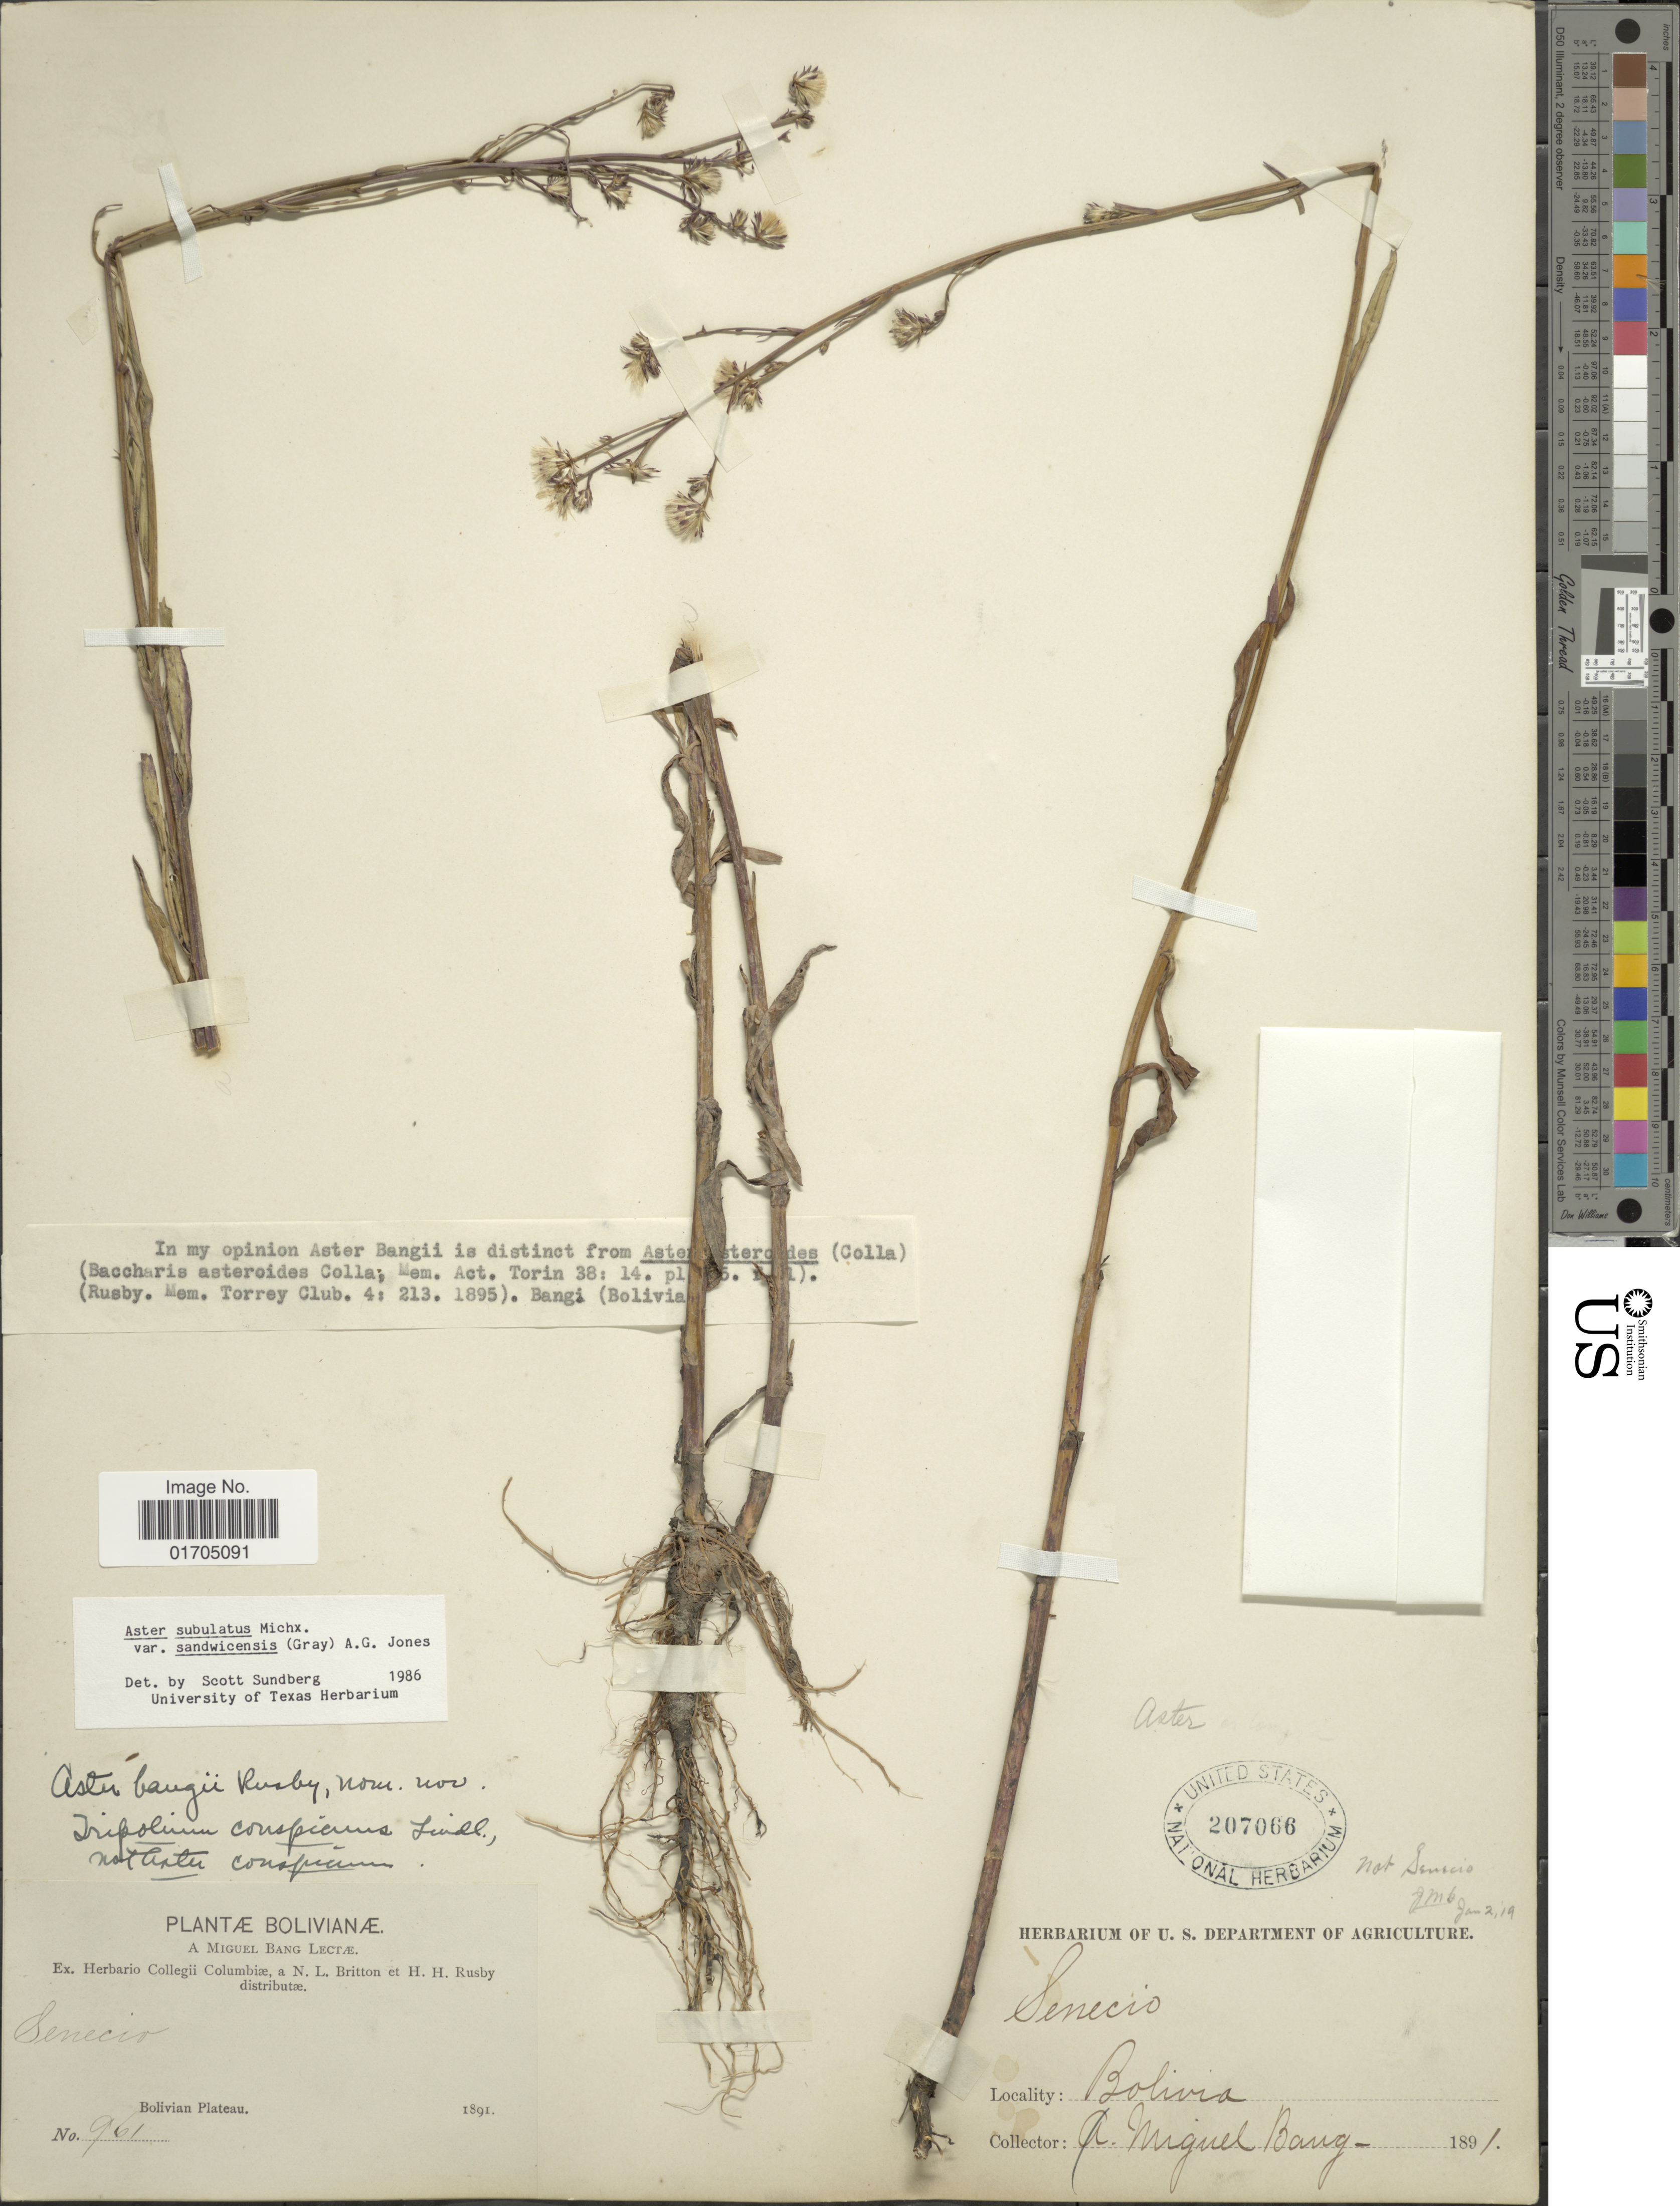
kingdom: Plantae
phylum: Tracheophyta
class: Magnoliopsida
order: Asterales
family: Asteraceae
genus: Symphyotrichum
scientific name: Symphyotrichum subulatum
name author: (Michx.) G.L. Nesom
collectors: M. Bang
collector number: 961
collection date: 1891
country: Bolivia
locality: Bolivian Plateau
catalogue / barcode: US 207066